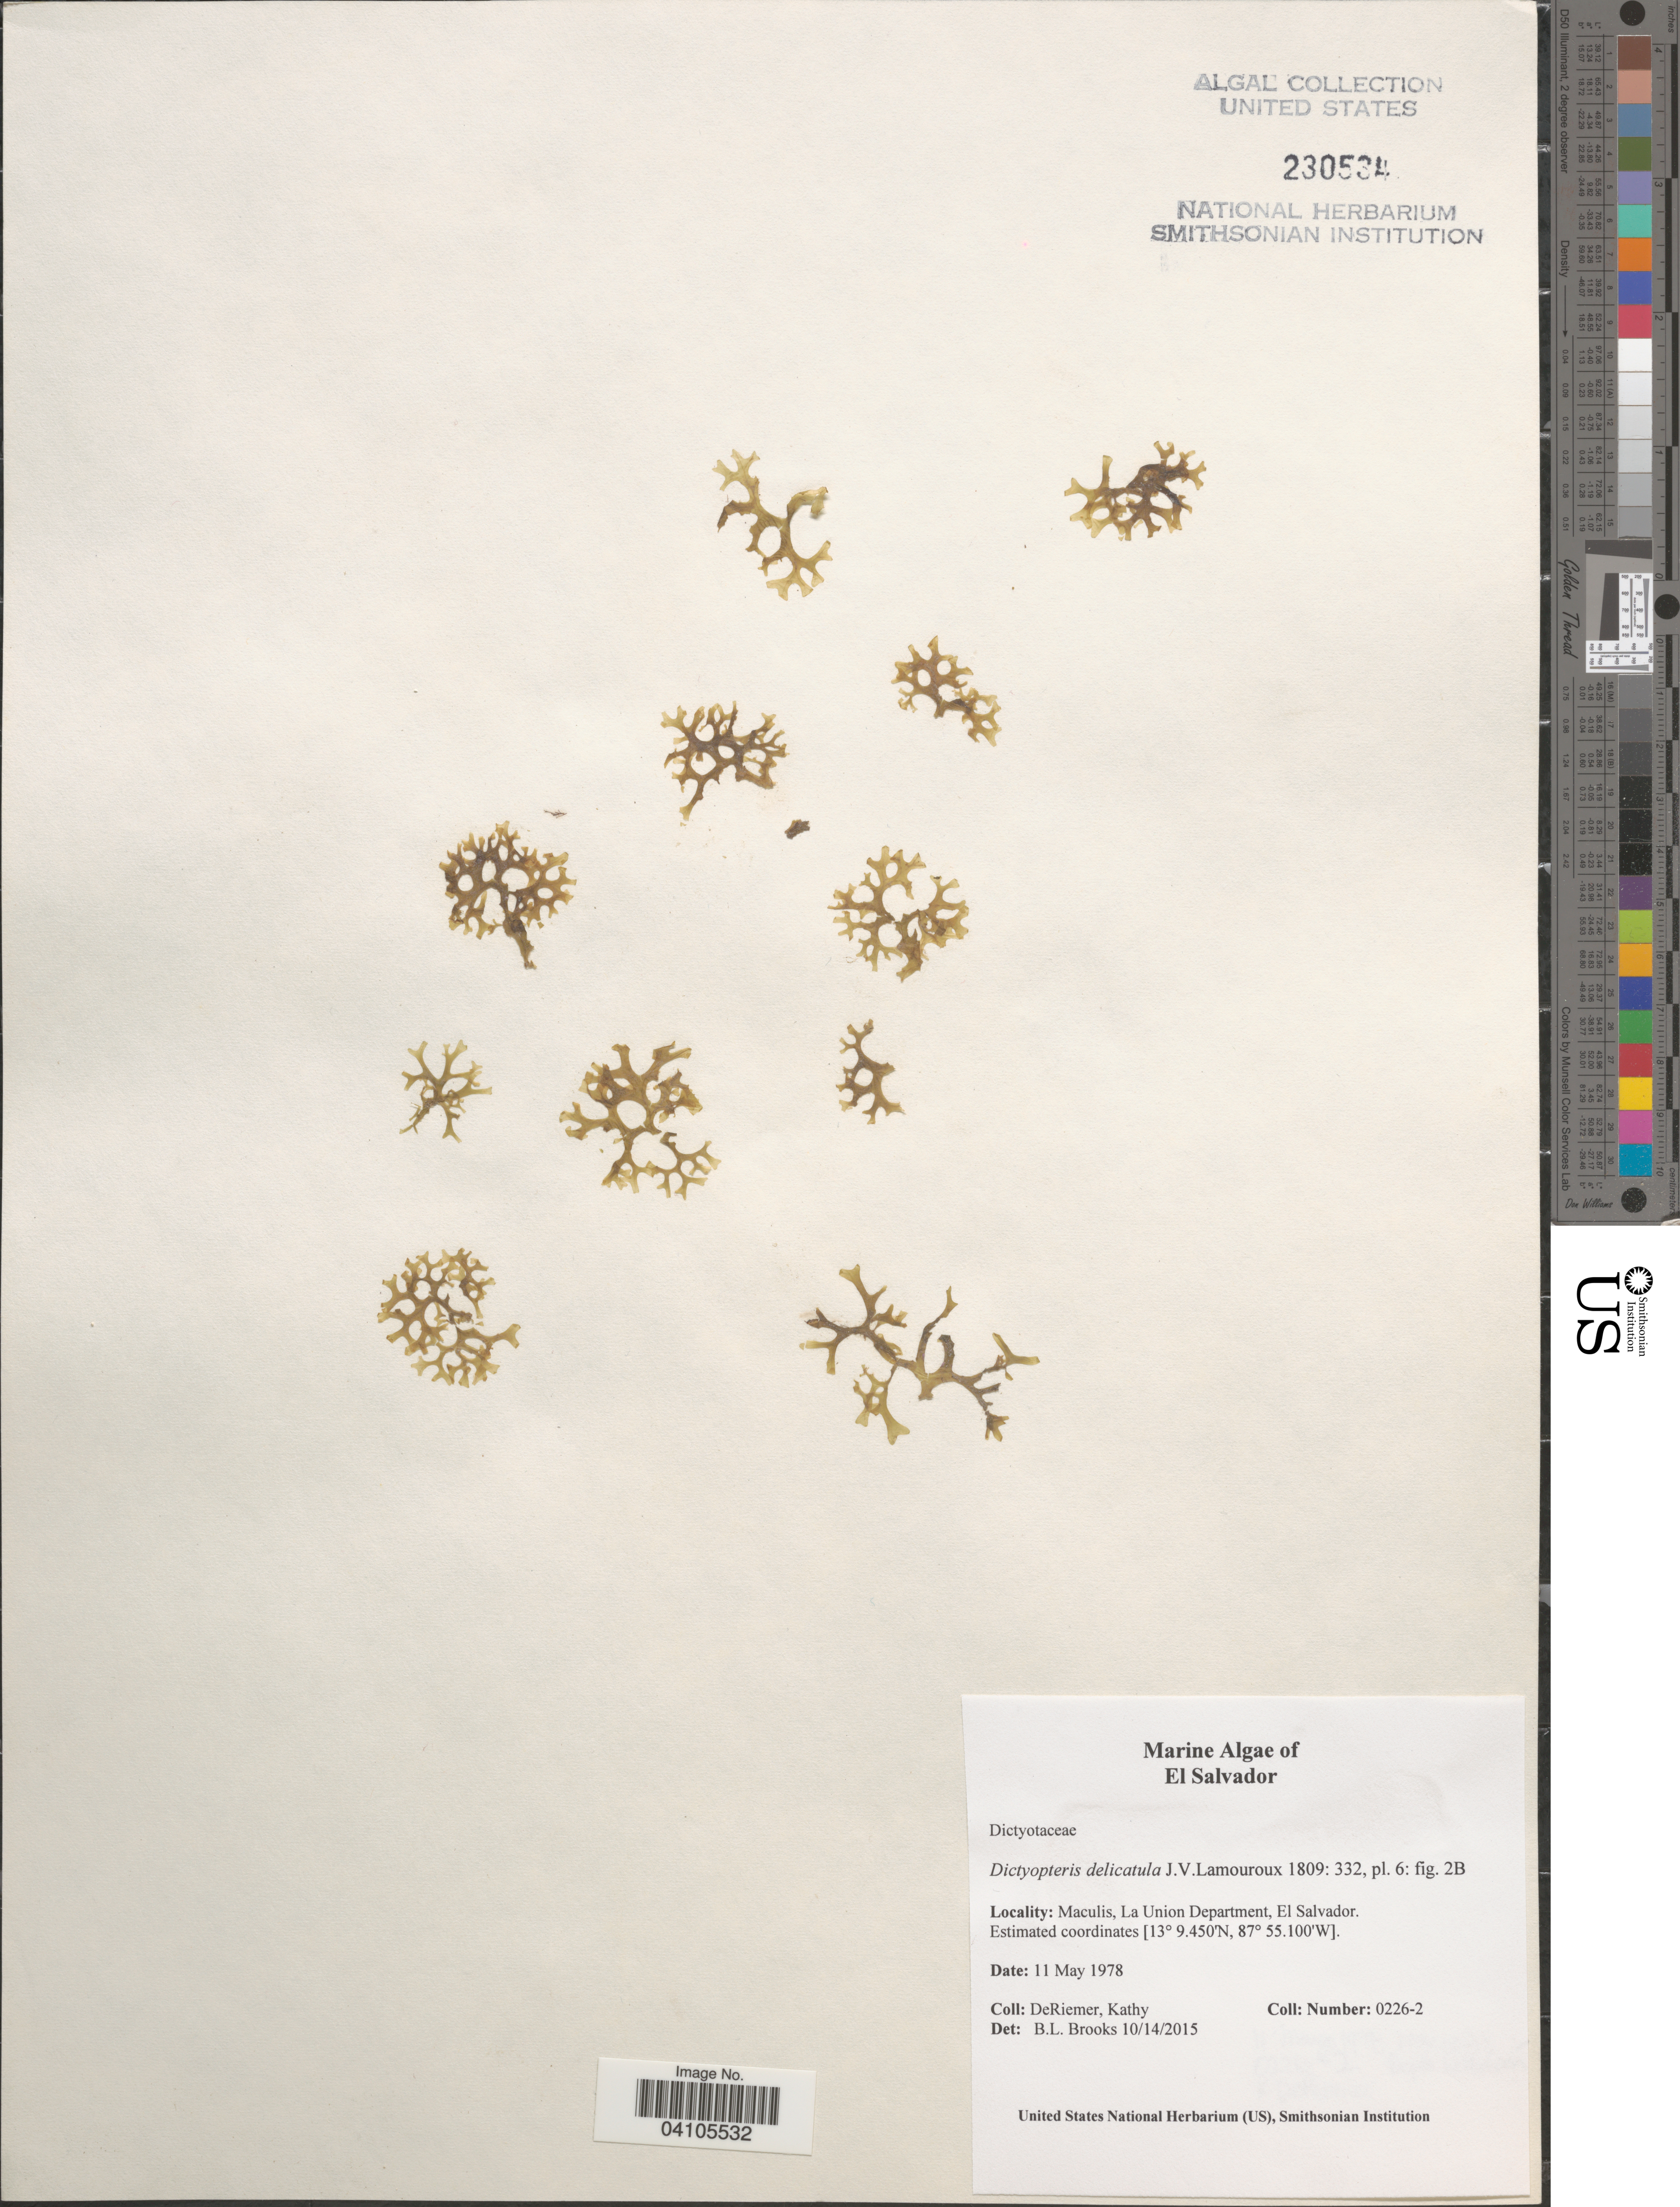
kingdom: Chromista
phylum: Ochrophyta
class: Phaeophyceae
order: Dictyotales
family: Dictyotaceae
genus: Dictyopteris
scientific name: Dictyopteris delicatula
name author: J.V.Lamouroux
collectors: K. DeRiemer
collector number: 0226-2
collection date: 1978-05-11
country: El Salvador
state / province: La Union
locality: Maculis, La Union Department.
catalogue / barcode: US 230534